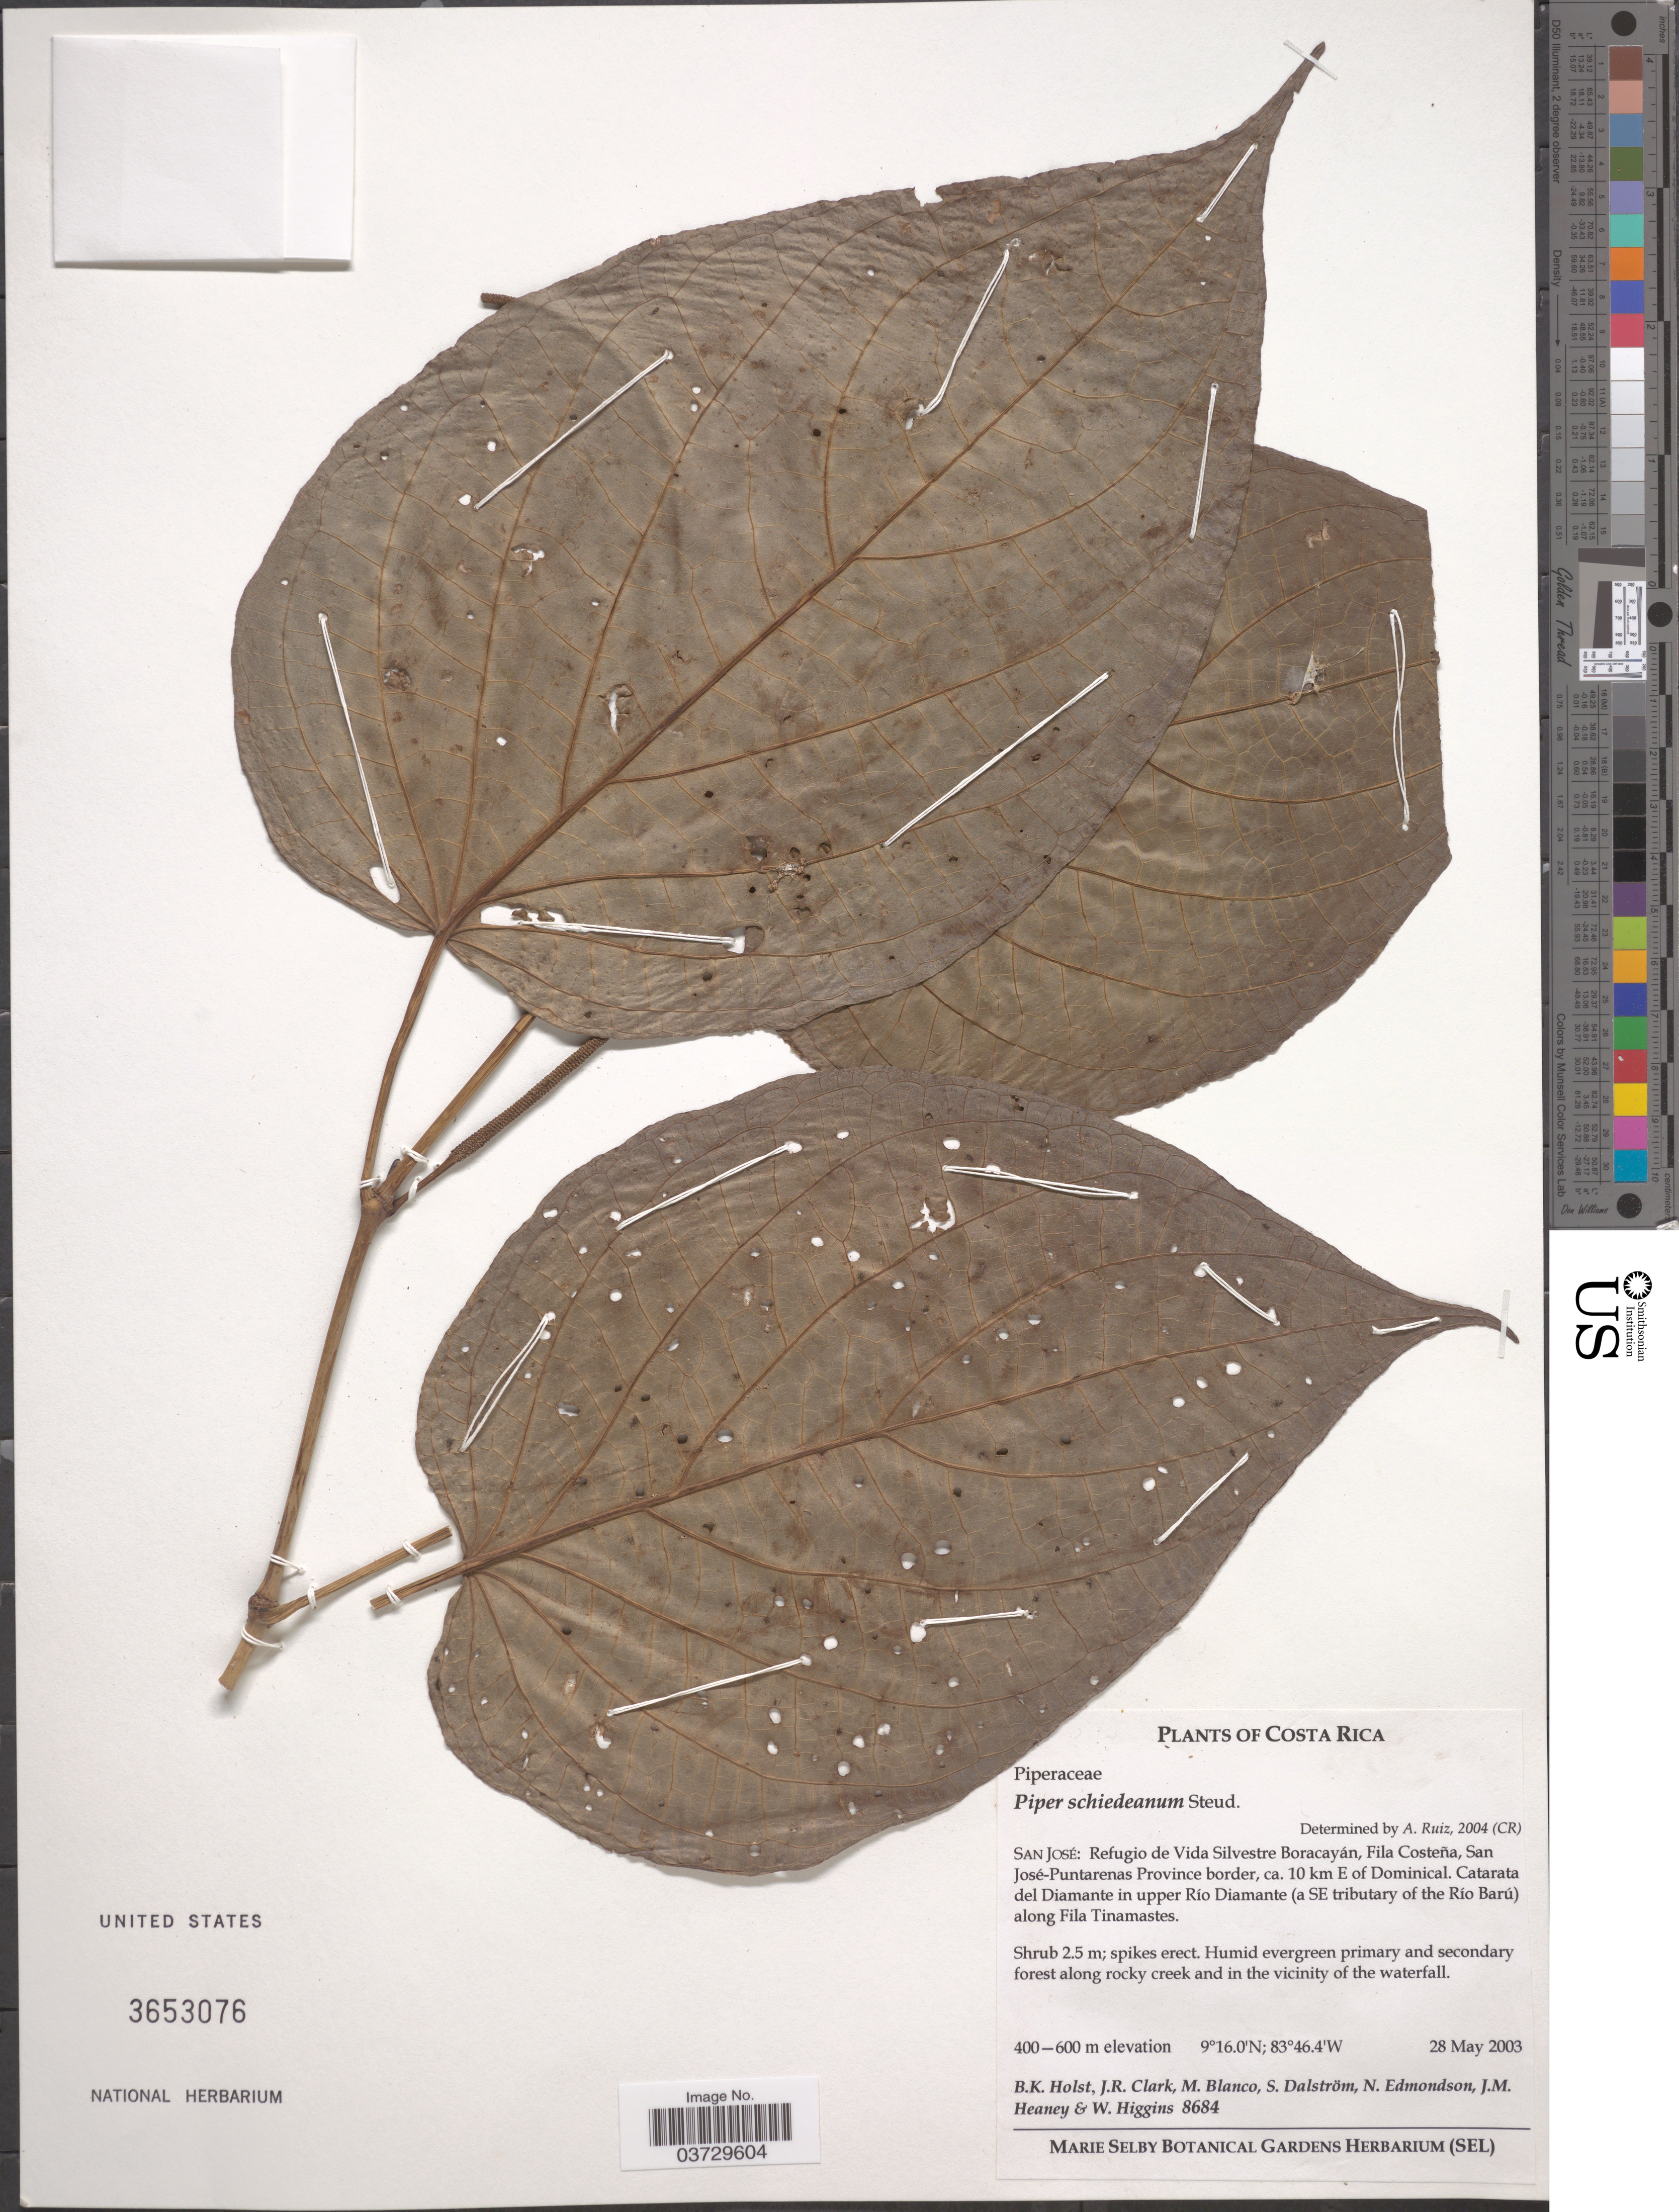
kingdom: Plantae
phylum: Tracheophyta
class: Magnoliopsida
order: Piperales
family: Piperaceae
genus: Piper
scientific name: Piper schiedeanum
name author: Steud.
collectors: B. Holst, J. R. Clark, M. Blanco, S. Dalström & et al.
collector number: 8684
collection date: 2003-05-28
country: Costa Rica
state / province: San José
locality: Refugio de Vida Silvestre Boracayán, Fila Costeña, San José-Puntarenas Province border, ca. 10 km E of Dominical. Catarata del Diamante in upper Río Diamante (a SE tributary of the Río Barú) along Fila Tinamastes.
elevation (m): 400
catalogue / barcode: US 3653076